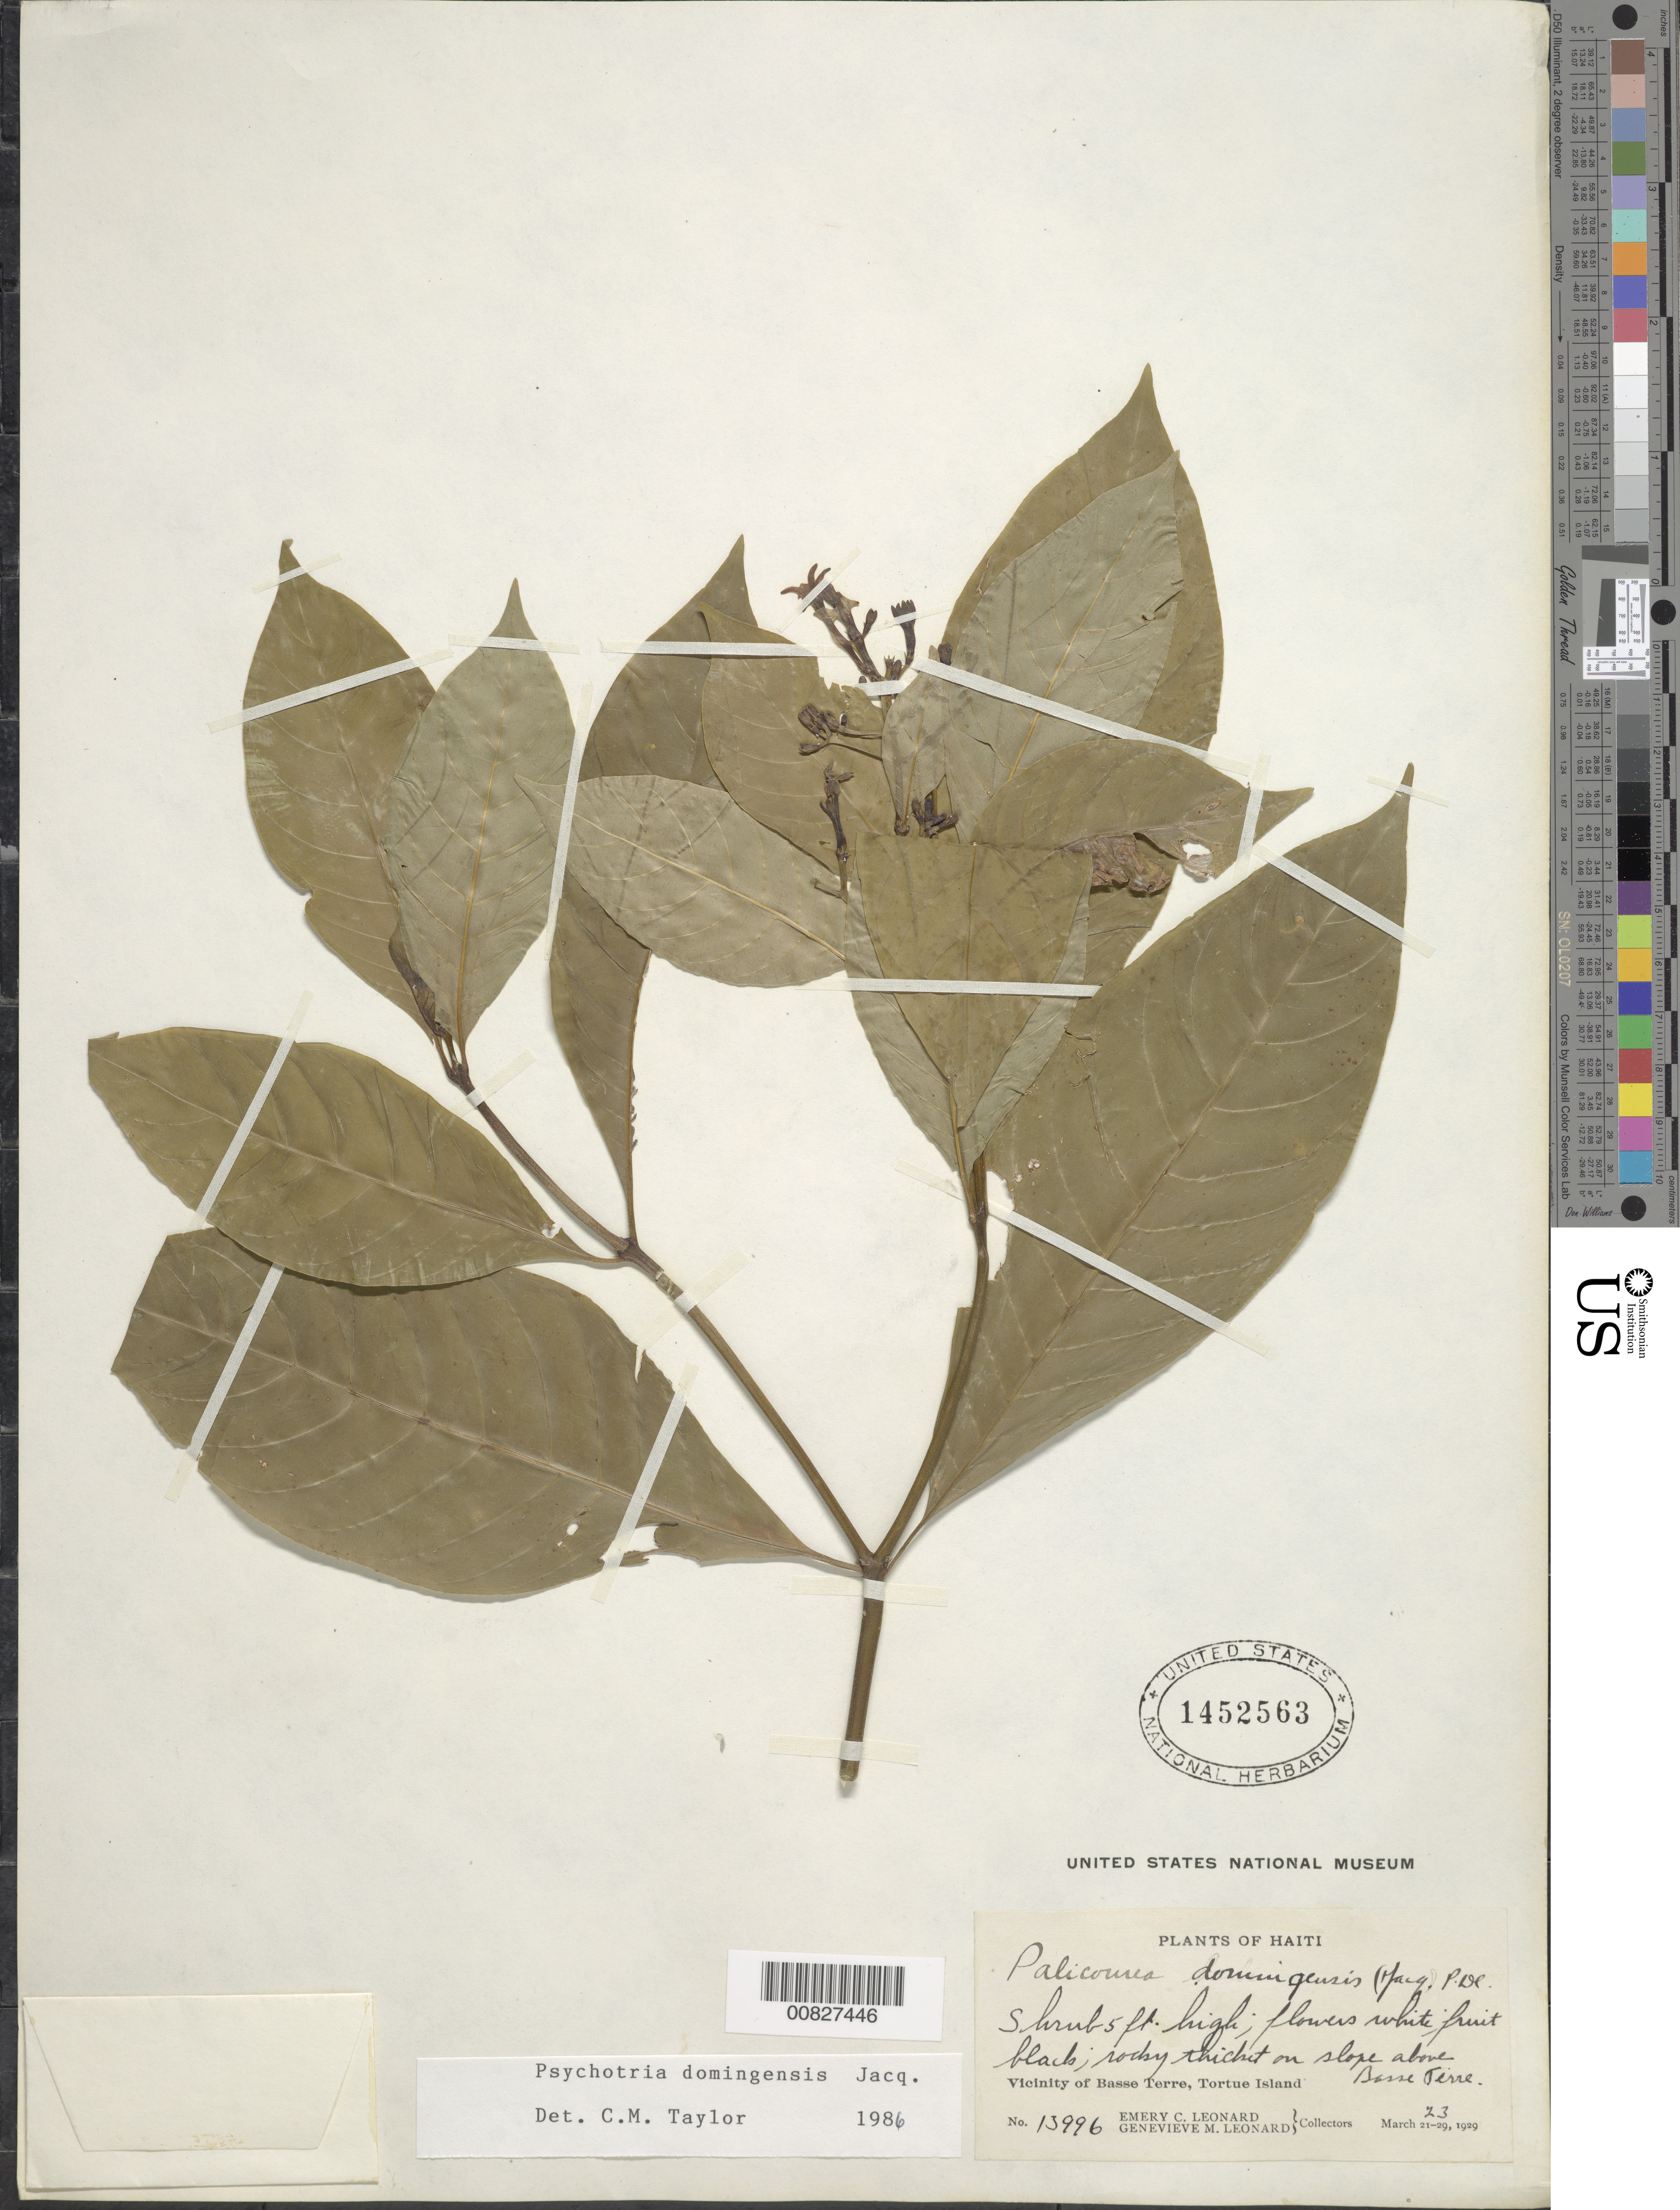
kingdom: Plantae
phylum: Tracheophyta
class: Magnoliopsida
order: Gentianales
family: Rubiaceae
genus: Psychotria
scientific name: Psychotria domingensis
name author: Jacq.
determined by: Taylor, Charlotte M.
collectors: E. C. Leonard & G. M. Leonard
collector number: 13996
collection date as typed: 23 Mar 1929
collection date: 1929-03-23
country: Haiti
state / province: Nord-Ouest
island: Île de la Tortue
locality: Vicinity of Basse Terre, above town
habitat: Rocky thicket on slope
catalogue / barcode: US 1452563